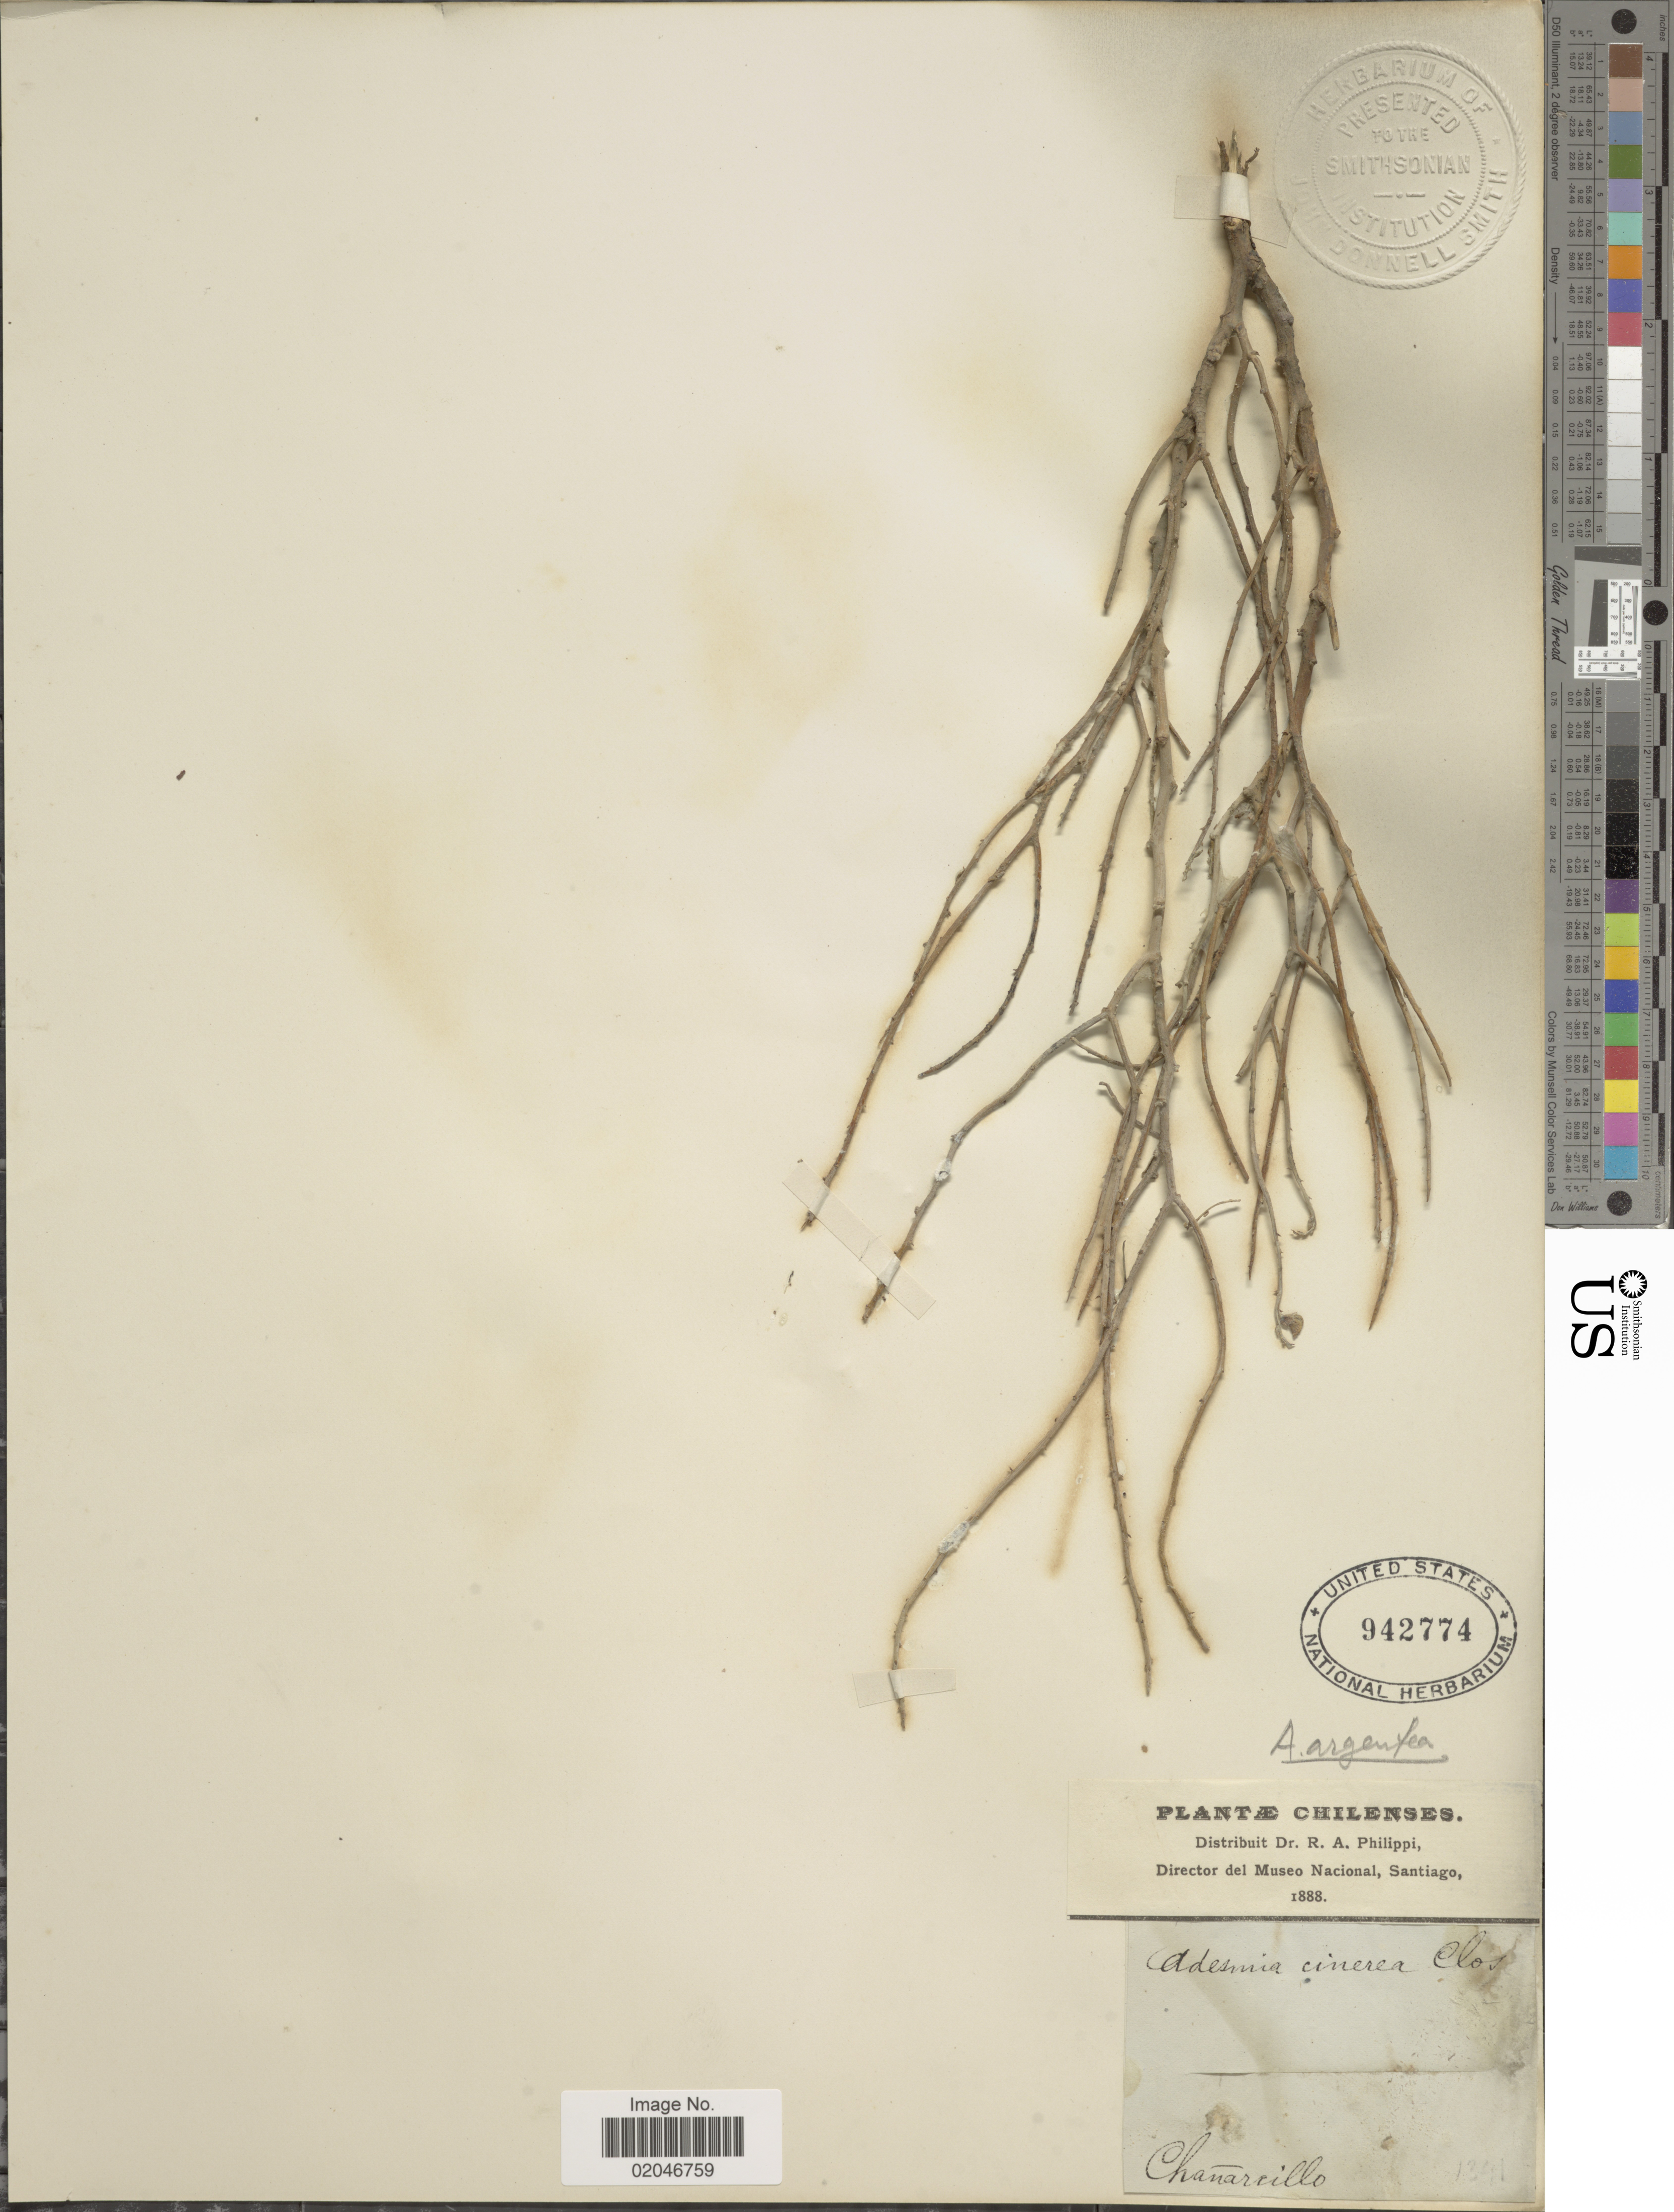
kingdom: Plantae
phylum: Tracheophyta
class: Magnoliopsida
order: Fabales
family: Fabaceae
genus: Adesmia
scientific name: Adesmia argentea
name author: Meyen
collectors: R. A. Philippi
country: Chile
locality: Chamarillo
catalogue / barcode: US 942774